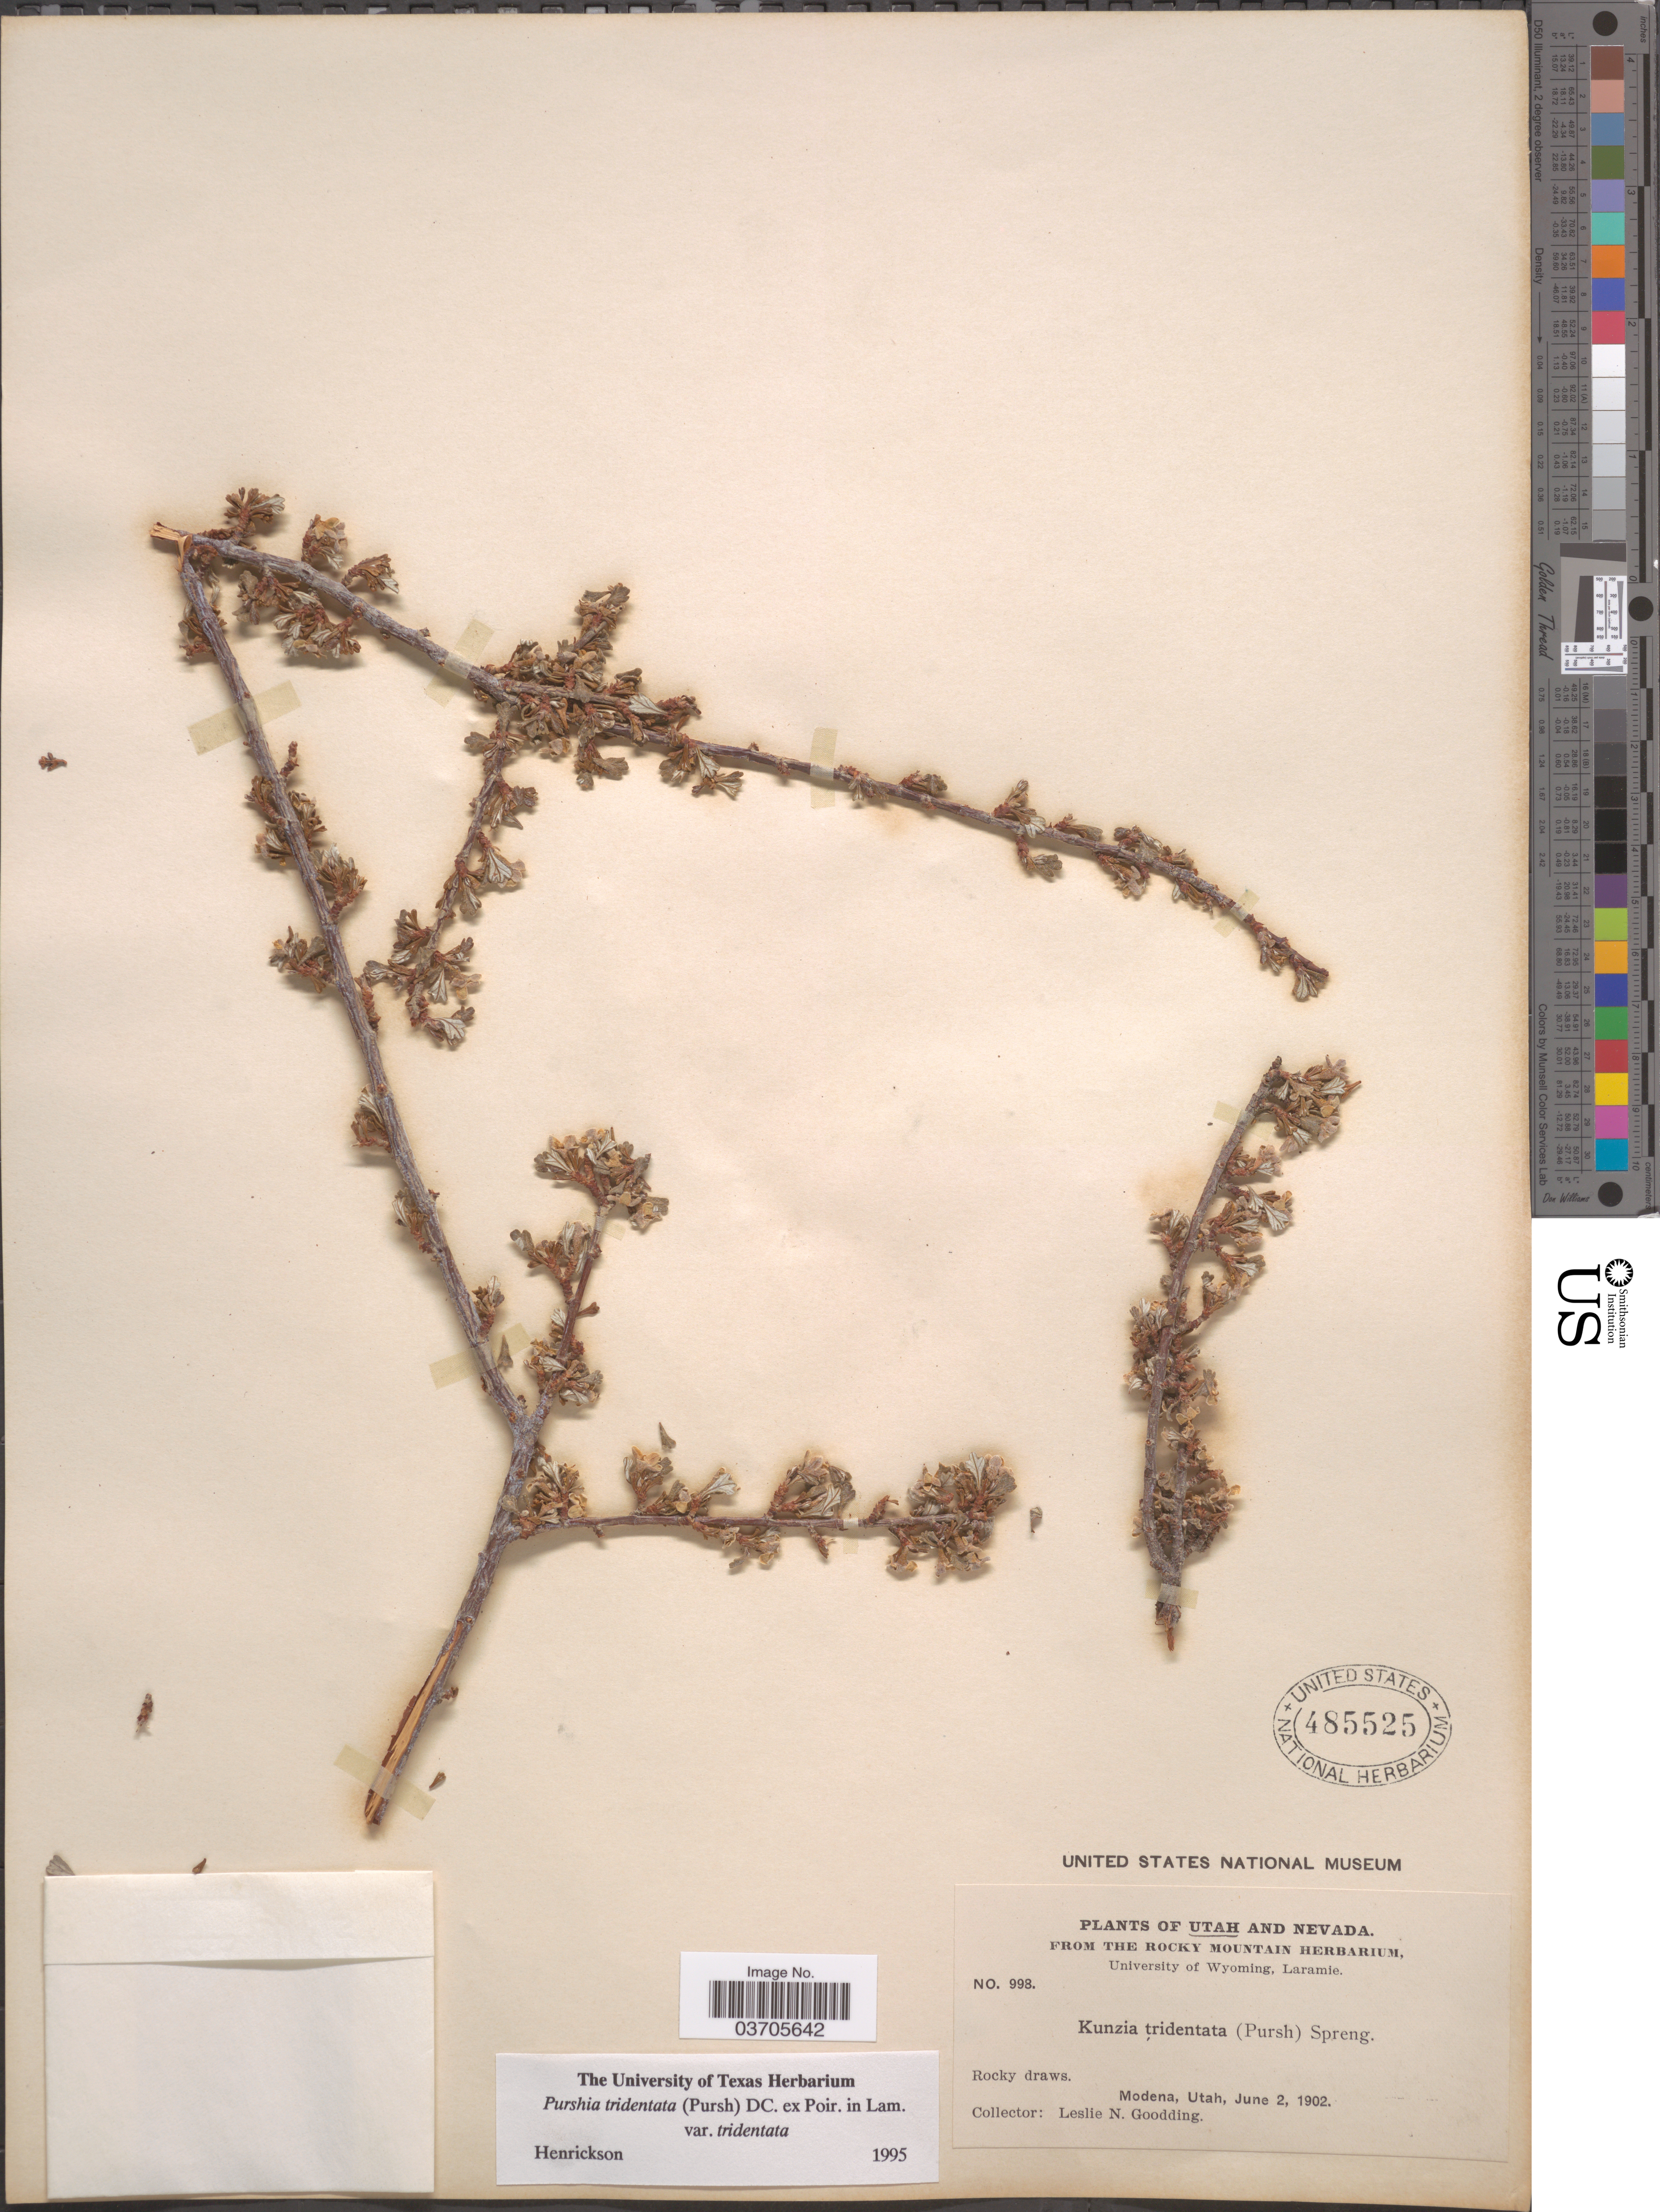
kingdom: Plantae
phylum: Tracheophyta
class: Magnoliopsida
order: Rosales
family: Rosaceae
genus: Purshia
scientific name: Purshia tridentata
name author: (Pursh) DC.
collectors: L. N. Goodding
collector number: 998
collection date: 1902-06-02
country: United States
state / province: Utah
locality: Modena.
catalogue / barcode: US 485525